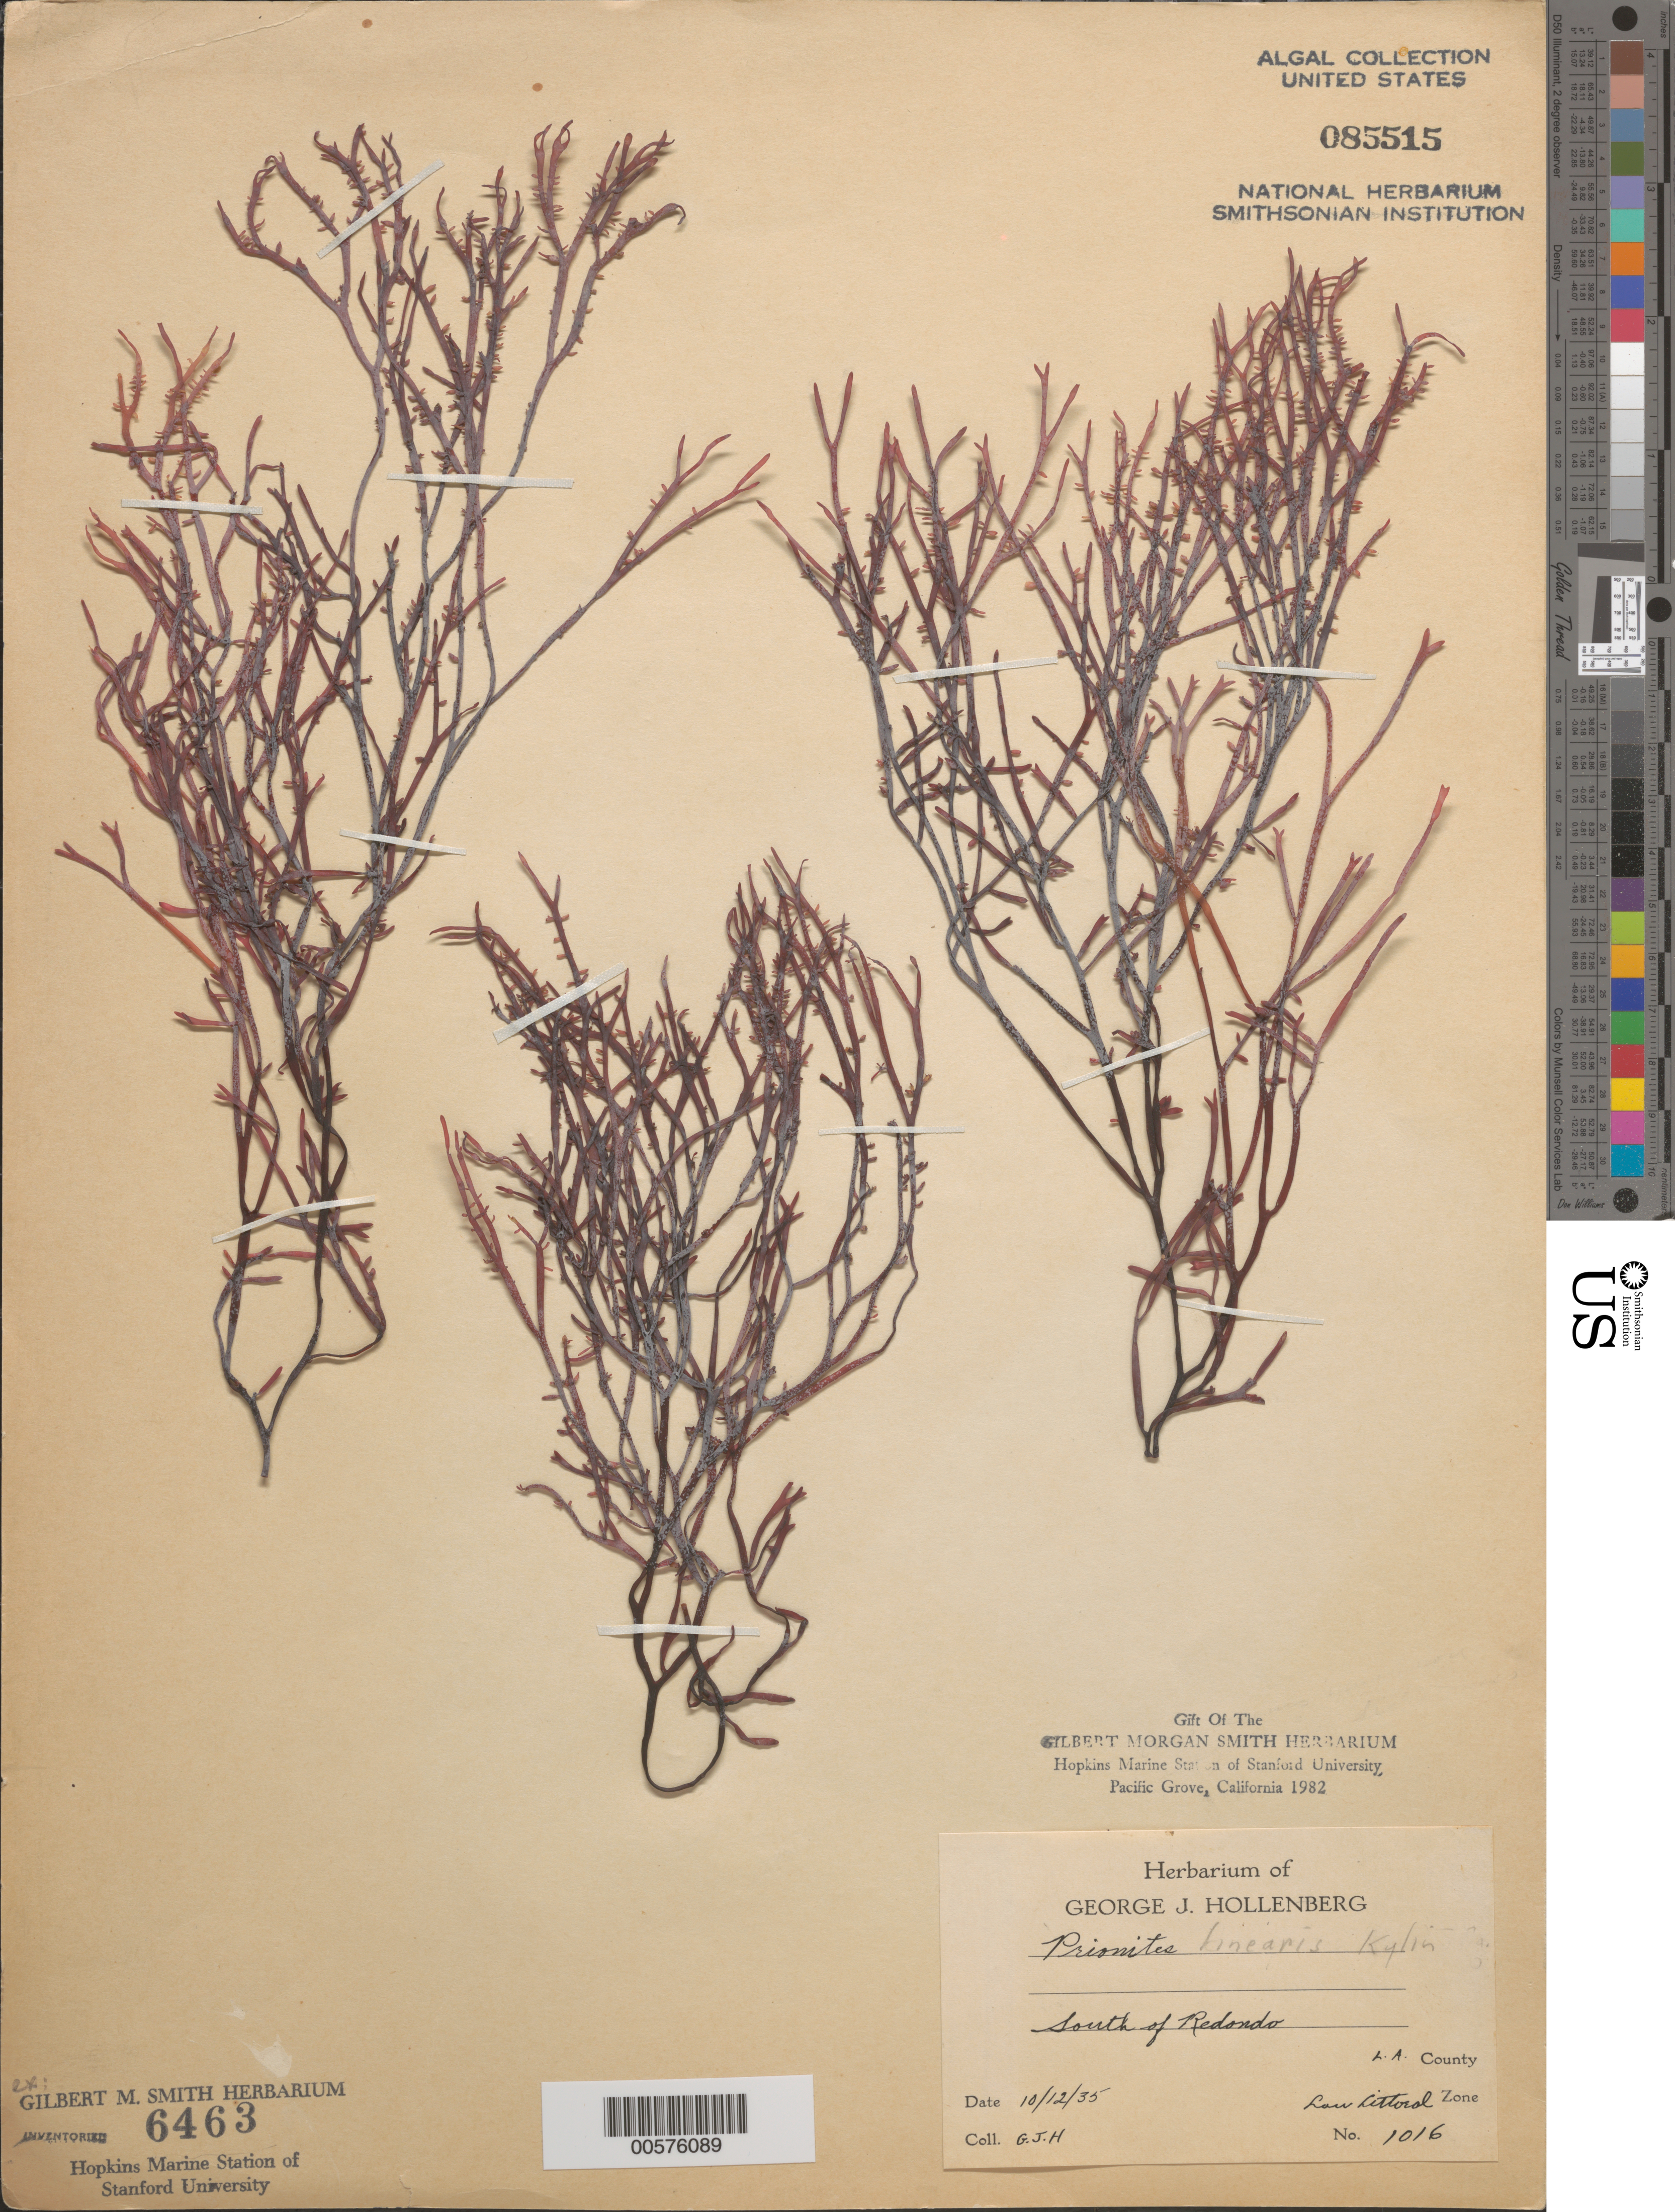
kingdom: Plantae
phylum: Rhodophyta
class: Florideophyceae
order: Cryptonemiales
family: Cryptonemiaceae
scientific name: Prionitis linearis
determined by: Hollenberg, George J.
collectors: G. Hollenberg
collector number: GJH 1016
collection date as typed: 12 Oct 1935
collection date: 1935-10-12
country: United States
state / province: California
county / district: Los Angeles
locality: South of Redondo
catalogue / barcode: US 85515